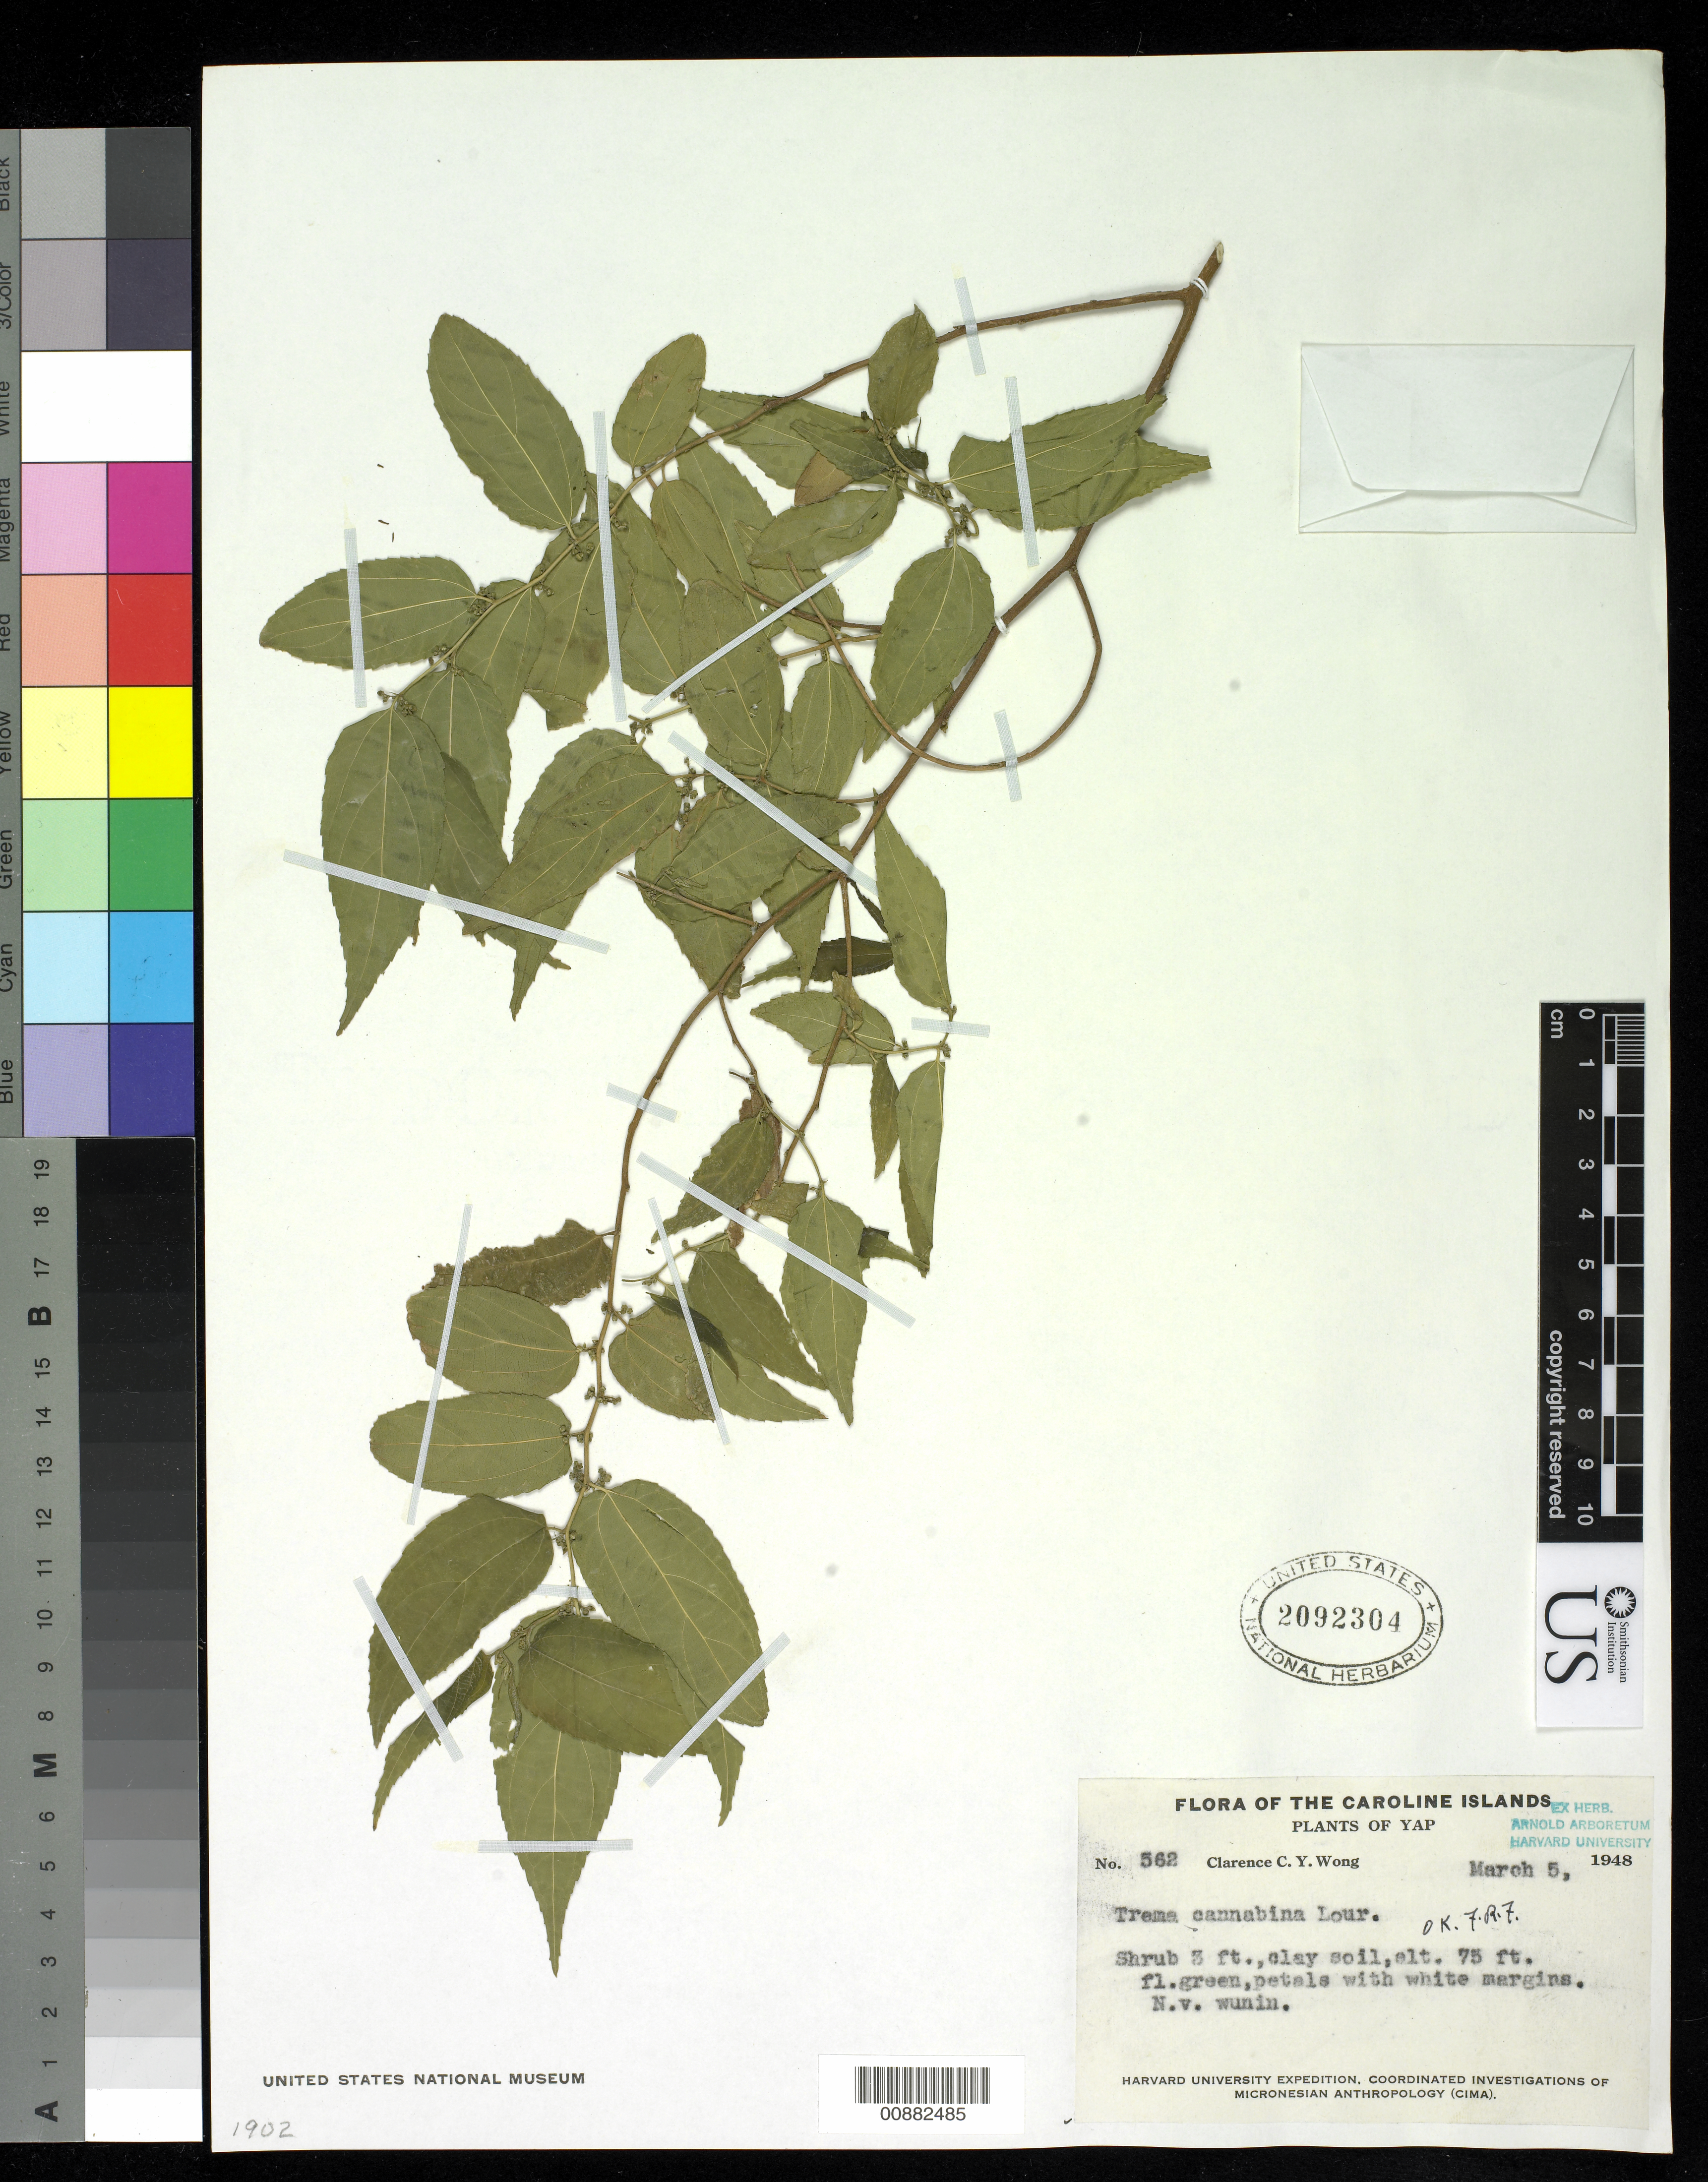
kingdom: Plantae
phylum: Tracheophyta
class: Magnoliopsida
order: Rosales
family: Cannabaceae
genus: Trema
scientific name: Trema cannabina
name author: Lour.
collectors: C. Wong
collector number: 562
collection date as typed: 05 Mar 1948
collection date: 1948-03-05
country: Micronesia, Federated States of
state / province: Yap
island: Yap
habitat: Clay soil.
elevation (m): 23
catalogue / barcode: US 2092304